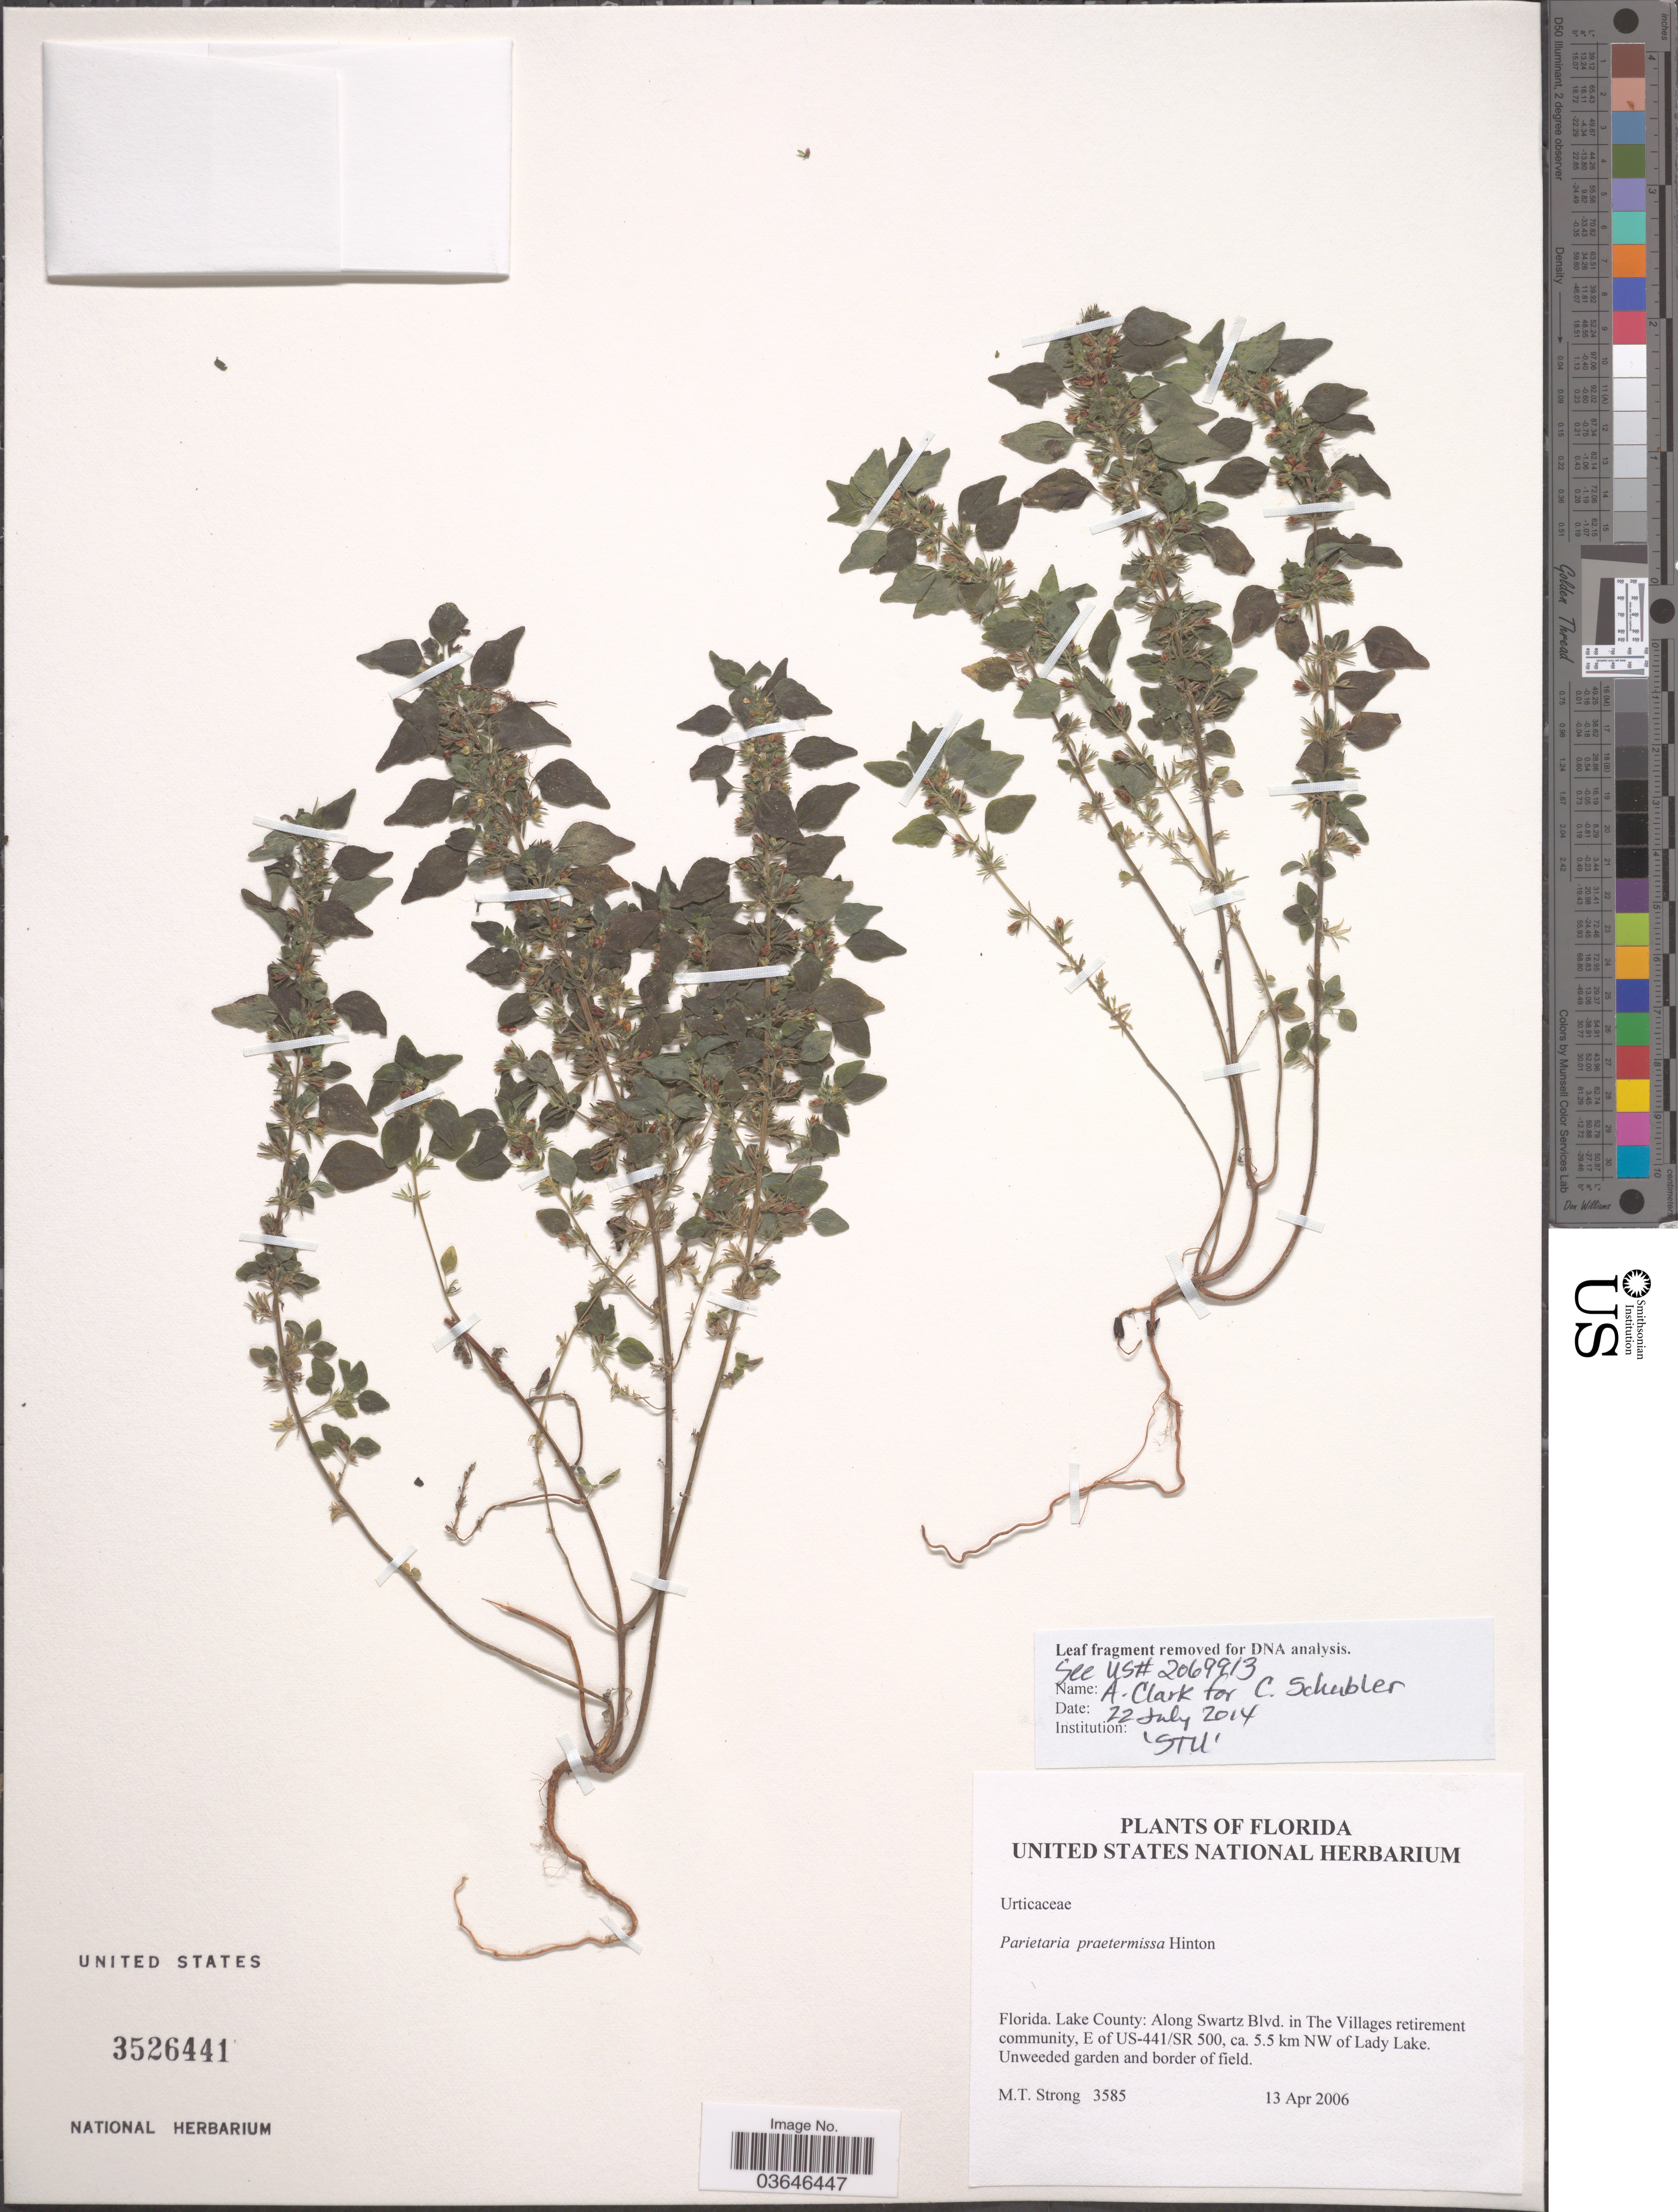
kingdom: Plantae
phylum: Tracheophyta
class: Magnoliopsida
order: Rosales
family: Urticaceae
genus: Parietaria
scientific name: Parietaria praetermissa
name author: Hinton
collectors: M. T. Strong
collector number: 3585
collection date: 2006-04-13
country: United States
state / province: Florida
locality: Lake County: Along Swartz Blvd. in The Villages retirement community, E of US-441/SR 500, ca. 5.5 km NW of Lady Lake.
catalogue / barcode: US 3526441